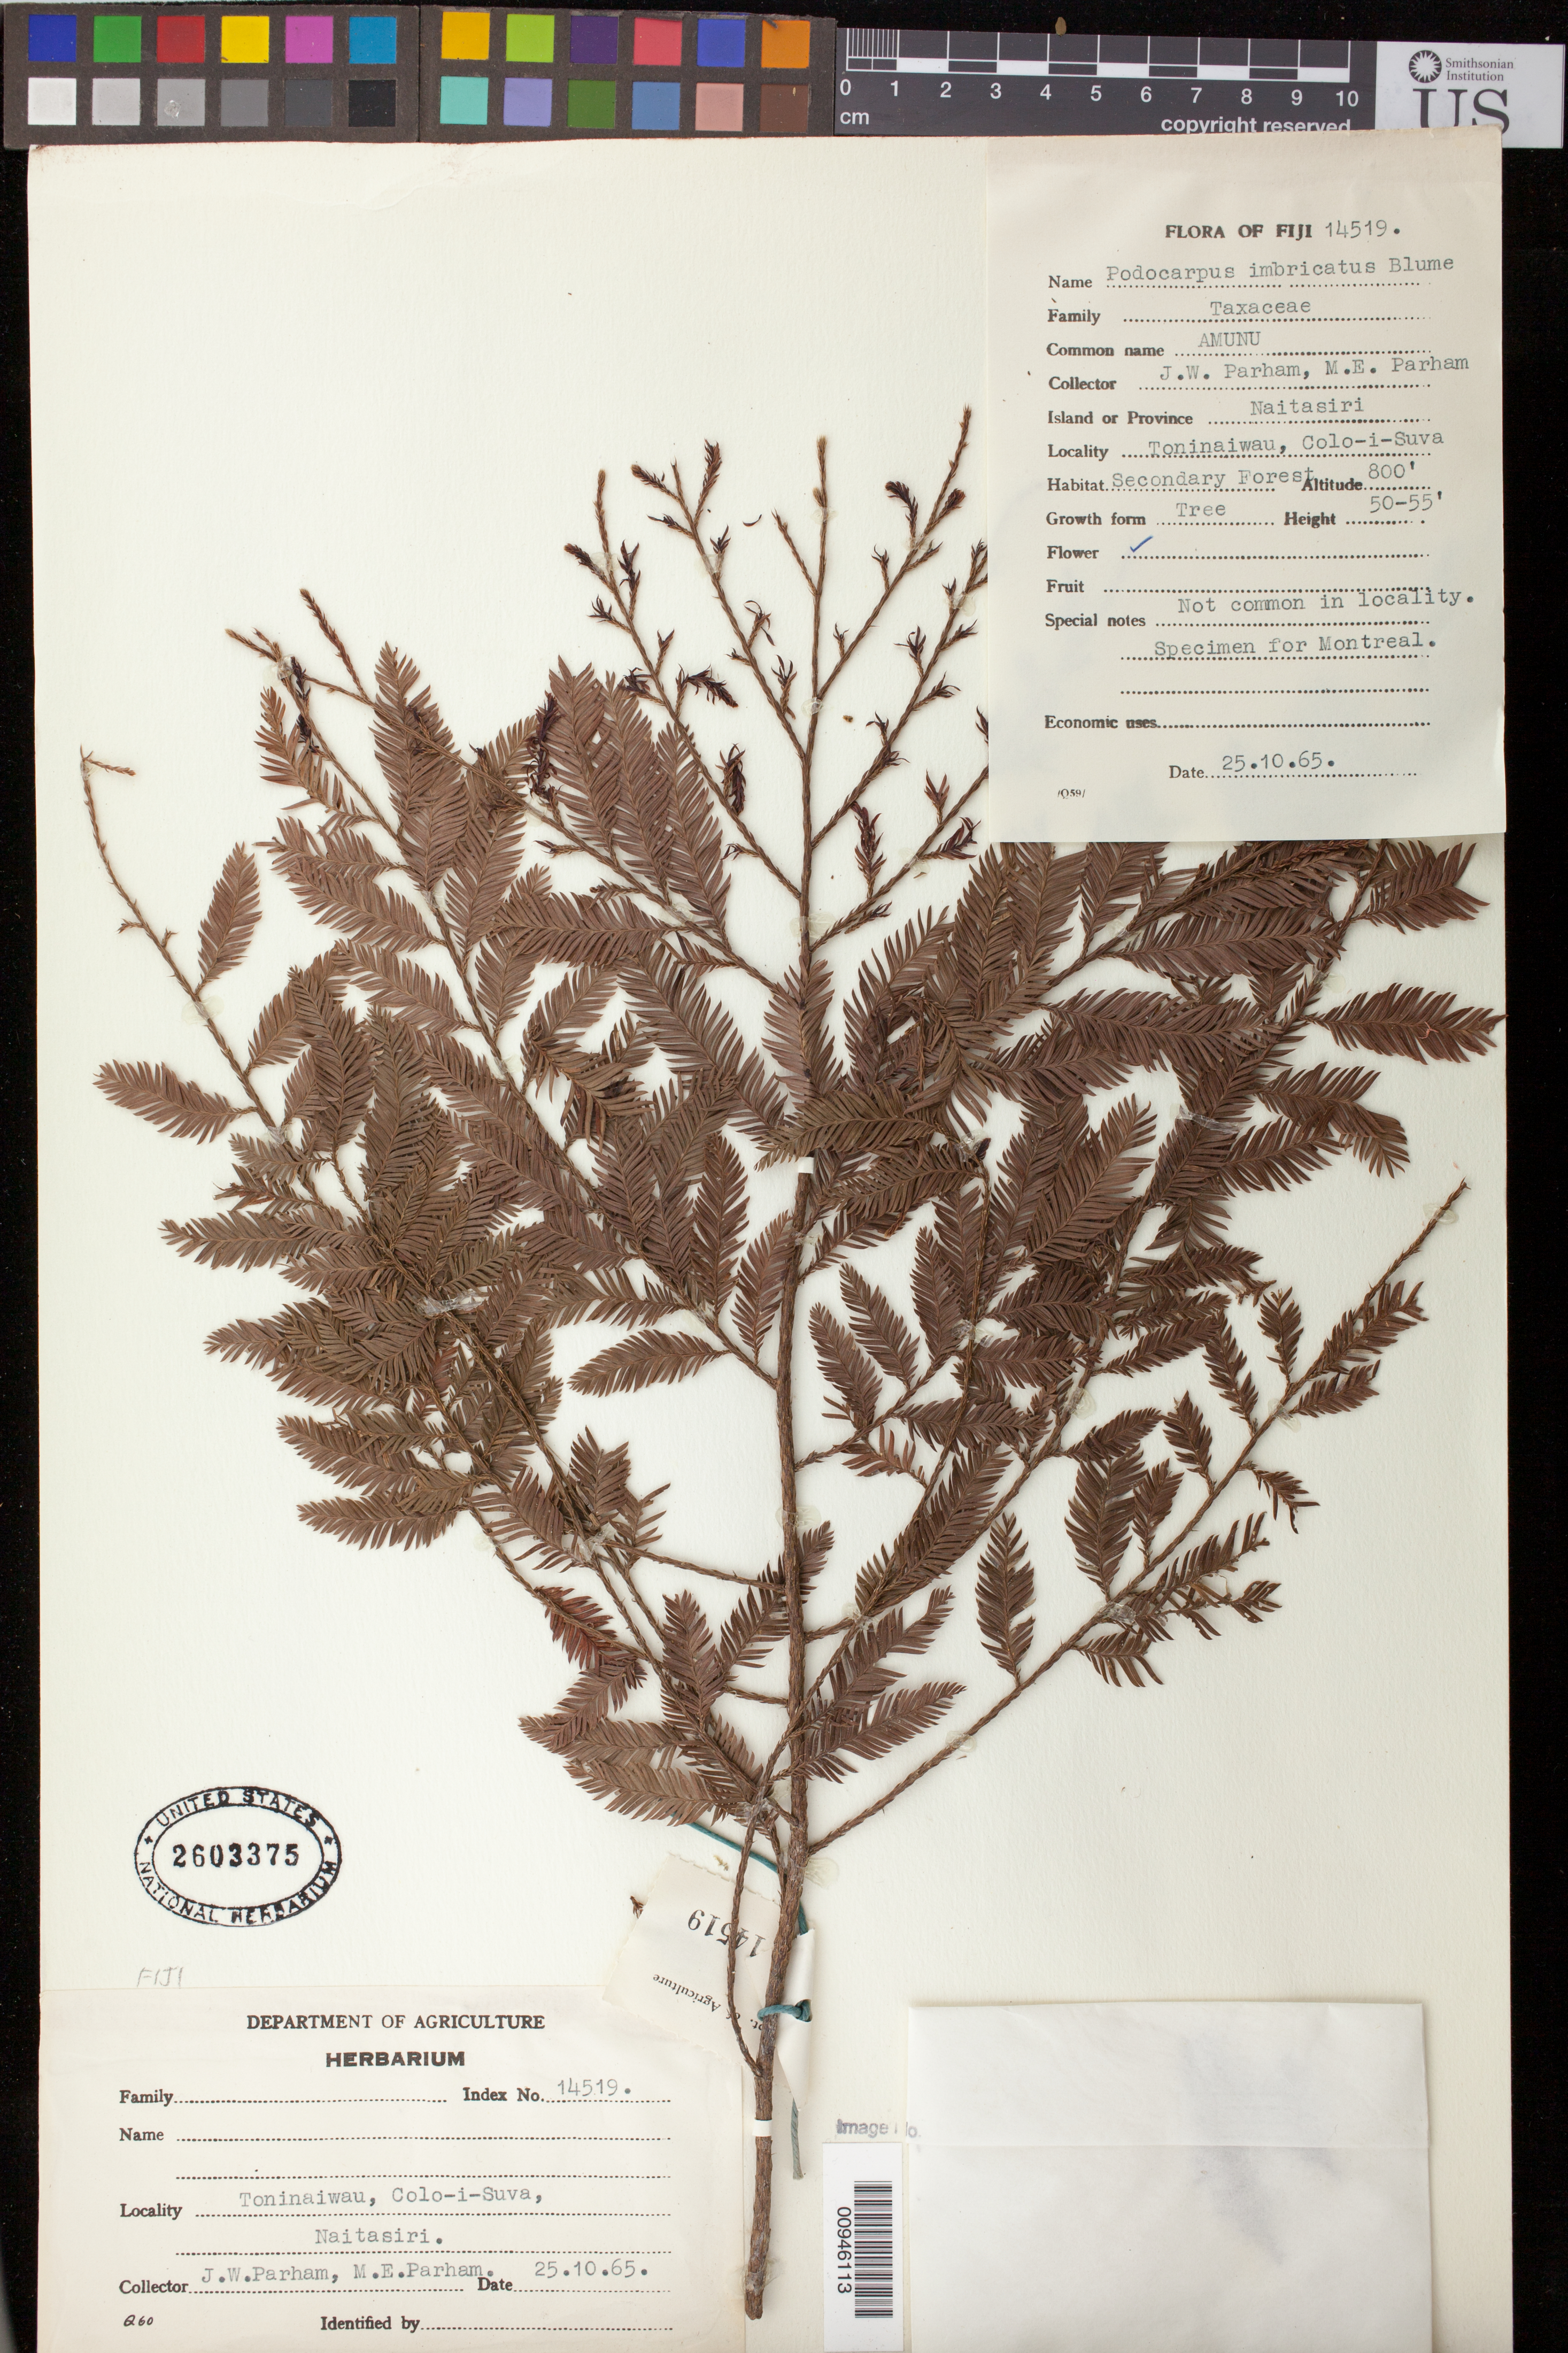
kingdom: Plantae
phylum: Tracheophyta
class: Pinopsida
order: Pinales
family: Podocarpaceae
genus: Dacrycarpus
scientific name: Dacrycarpus imbricatus var. imbricatus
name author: (Blume) de Laub.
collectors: J. Parham & M. Parham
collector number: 14519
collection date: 1965-10-25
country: Fiji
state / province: Naitasiri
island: Viti Levu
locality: Toninaiwau, Colo-i-Suva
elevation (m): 244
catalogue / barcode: US 2603375